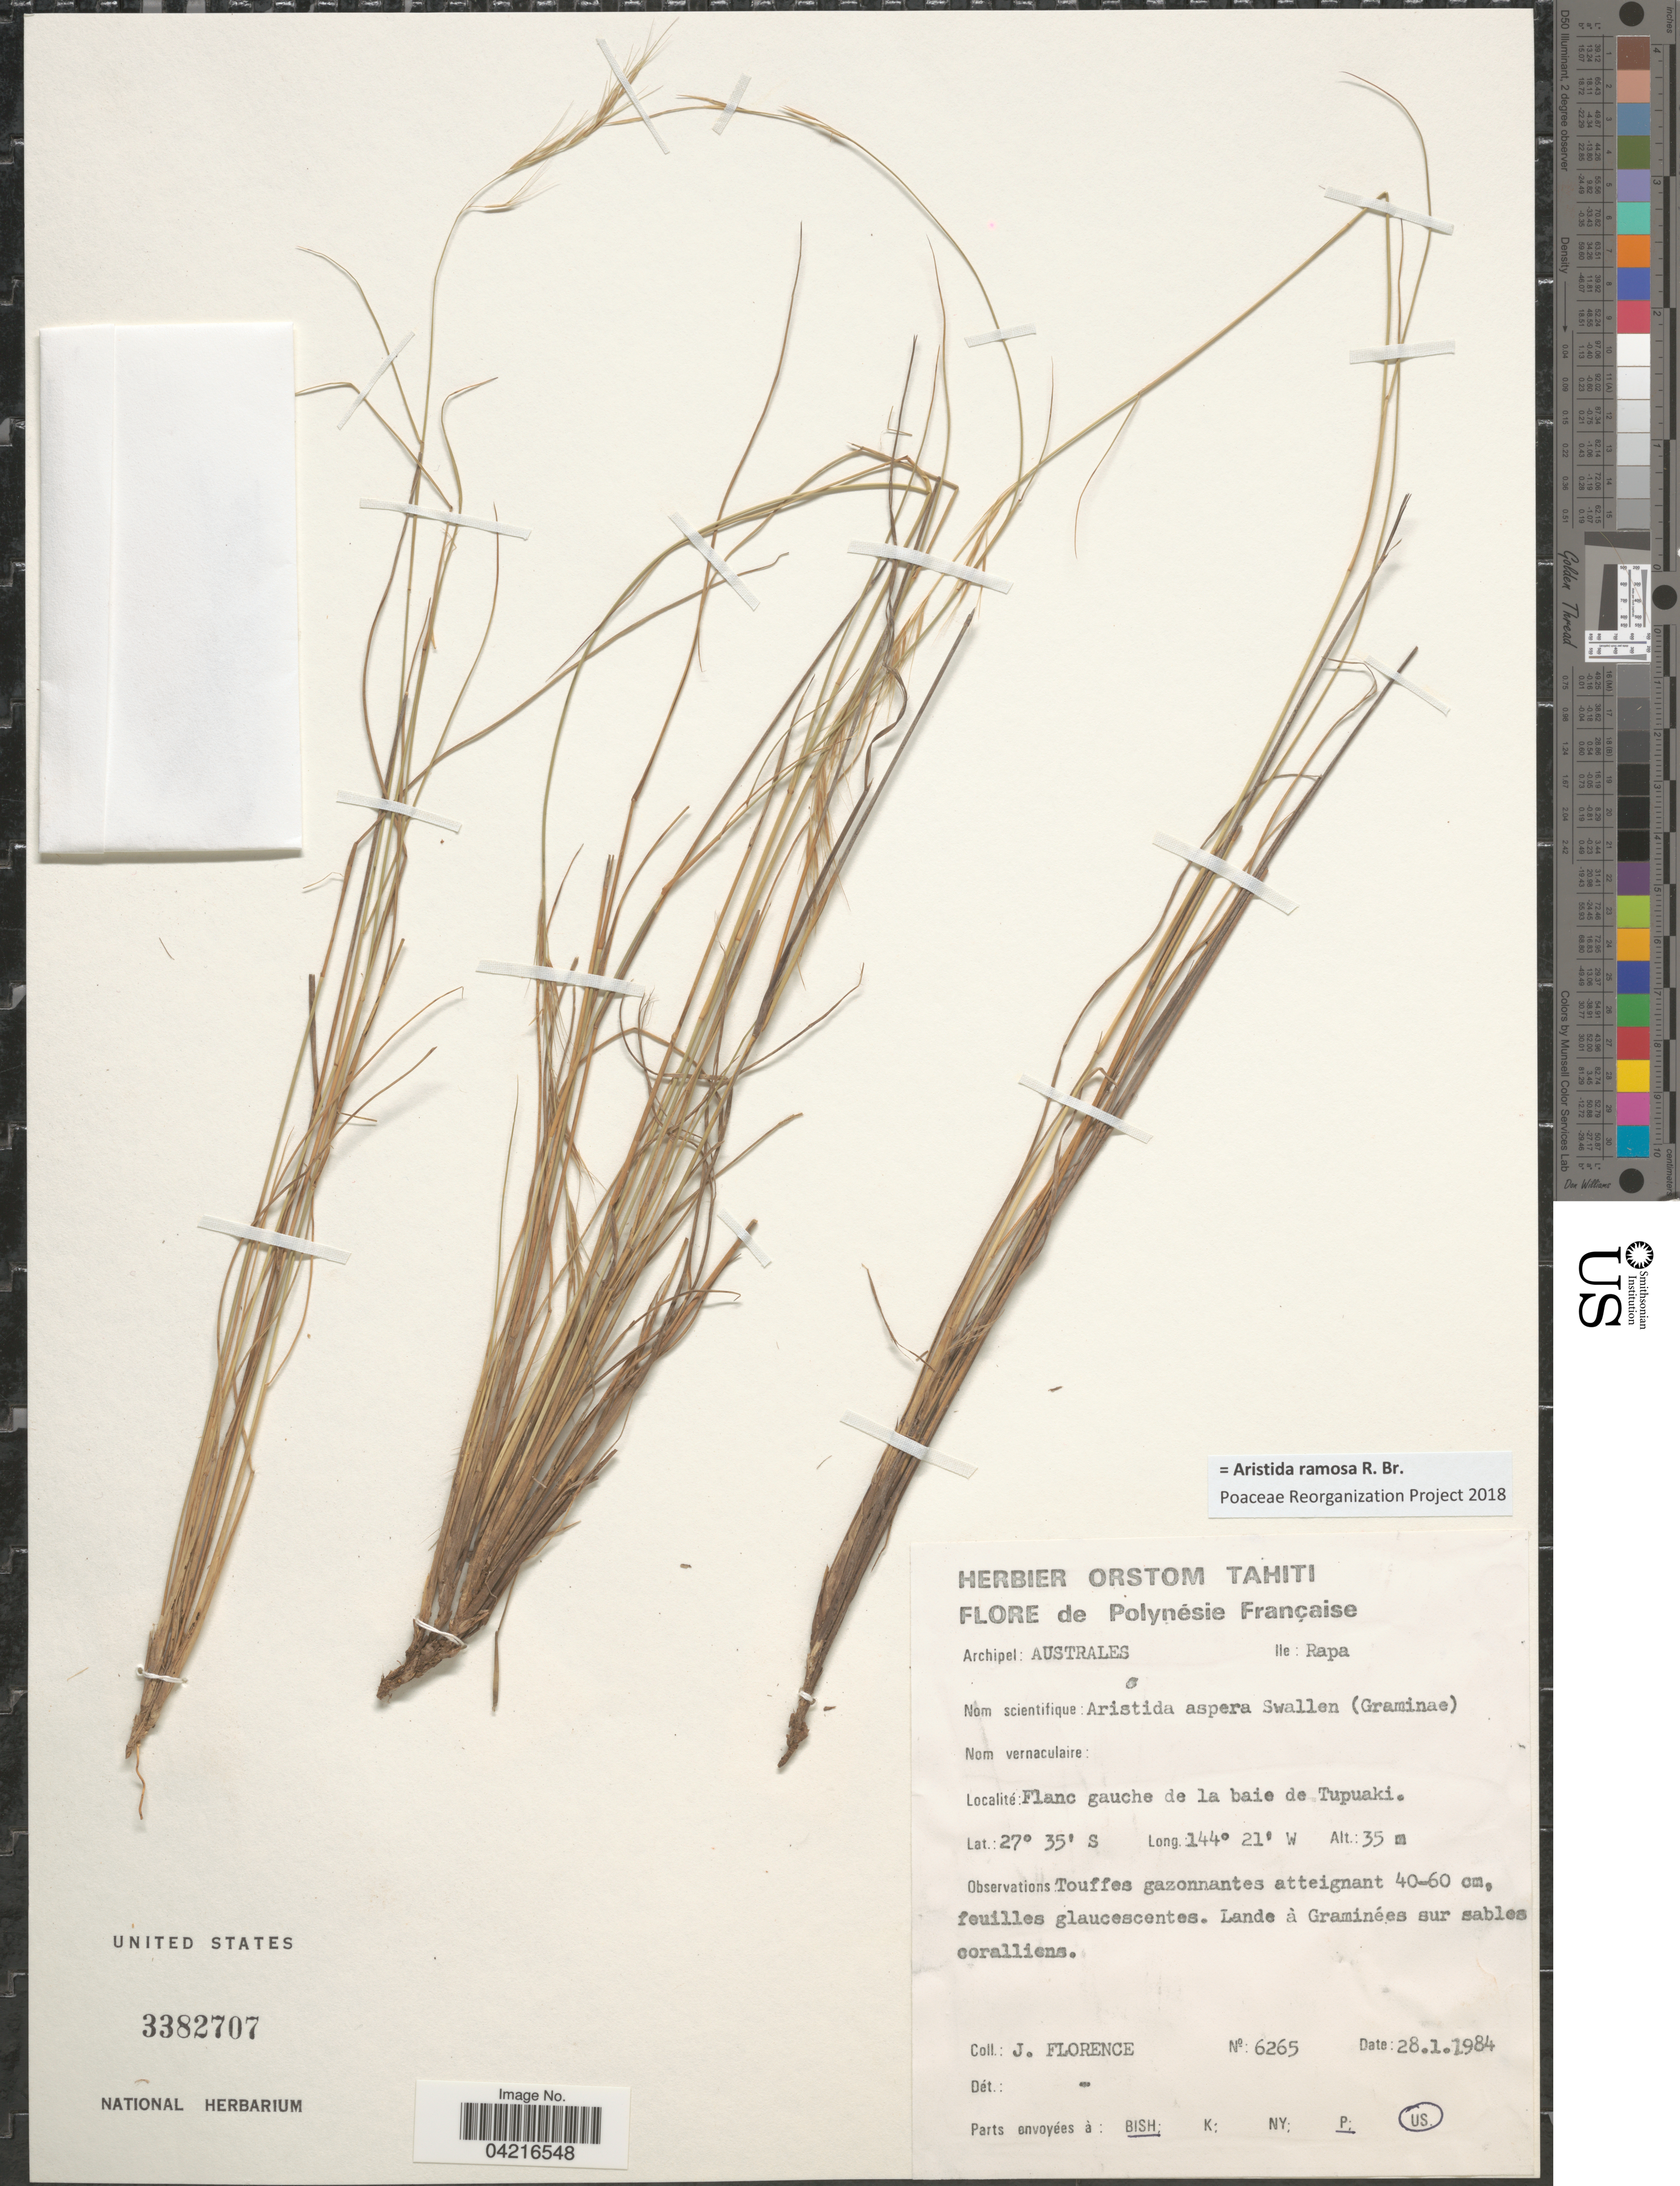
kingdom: Plantae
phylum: Tracheophyta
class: Liliopsida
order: Poales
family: Poaceae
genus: Aristida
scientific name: Aristida repens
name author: Trin.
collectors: J. Florence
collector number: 6265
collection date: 1984-01-28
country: French Polynesia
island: Rapa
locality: Polynesie Française. Archipel: Australes. Ile: Rapa. Flanc gauche de la baie de Tupuaki.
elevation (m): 35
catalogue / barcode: US 3380707